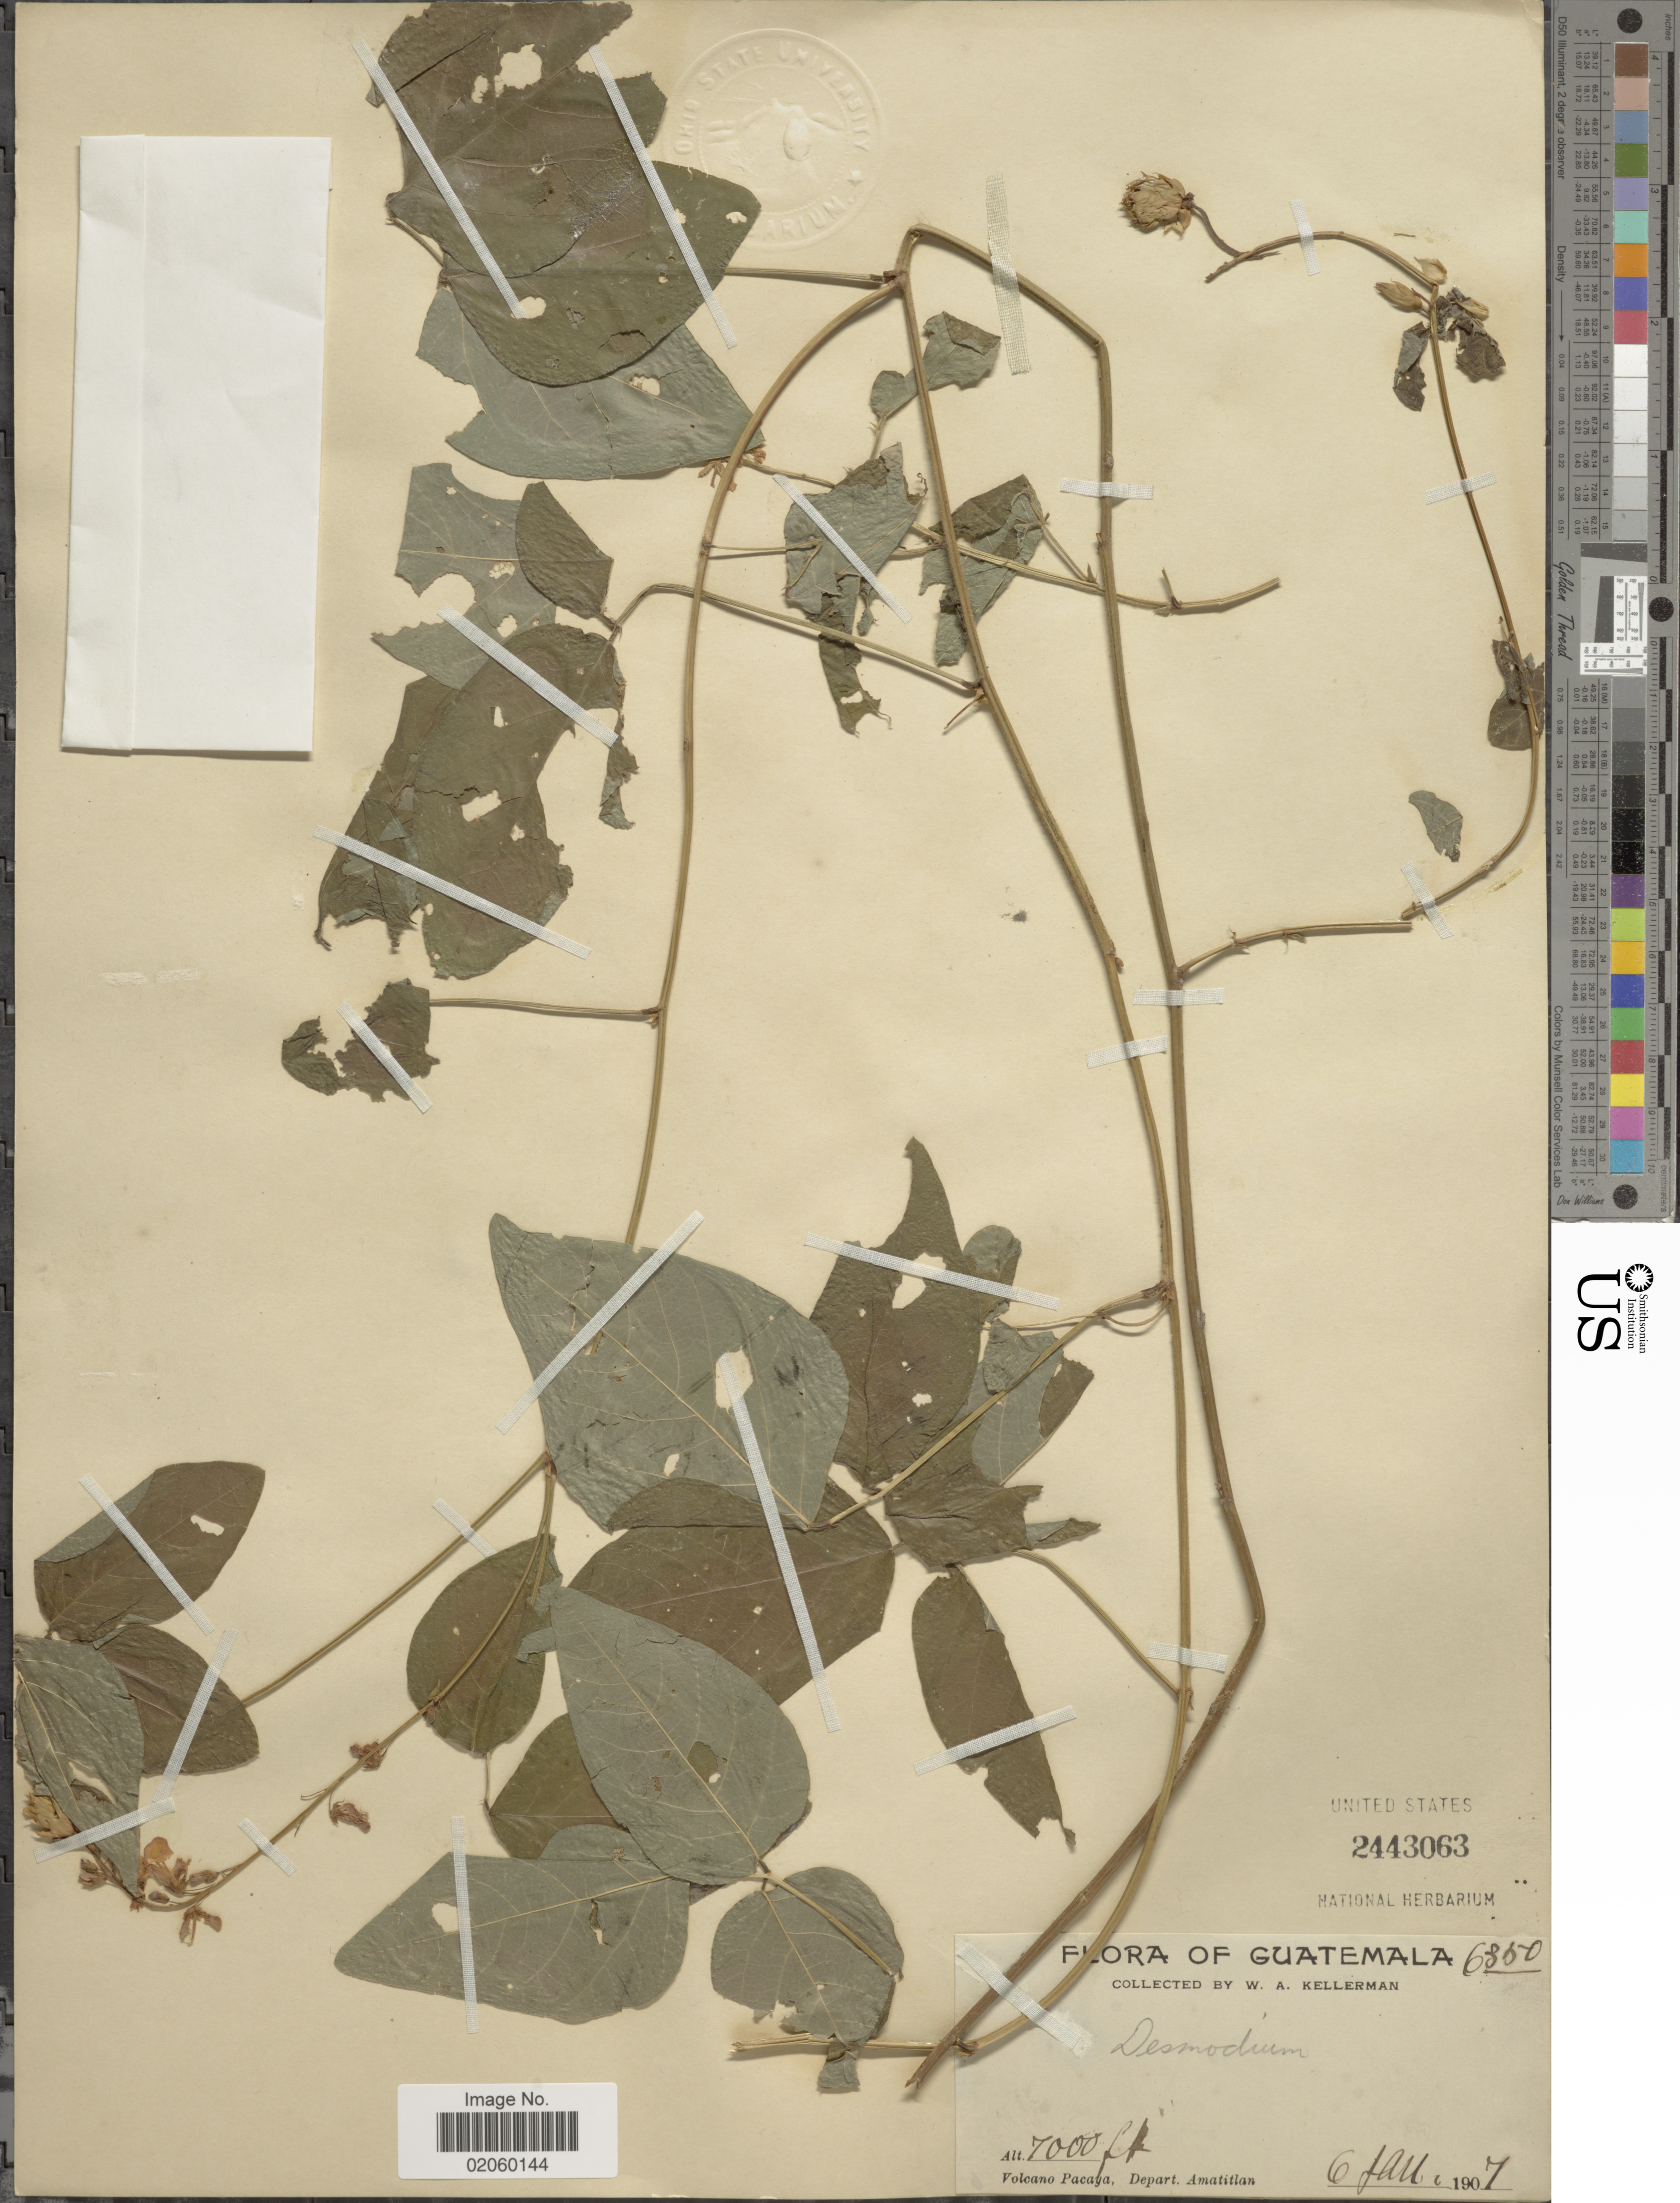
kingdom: Plantae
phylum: Tracheophyta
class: Magnoliopsida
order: Fabales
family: Fabaceae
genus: Desmodium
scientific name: Desmodium sp.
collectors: W. Kellerman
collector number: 6350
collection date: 1907-01-06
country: Guatemala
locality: Volcano Pacaya, Depart. Amatitlan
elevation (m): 2134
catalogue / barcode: US 2443063